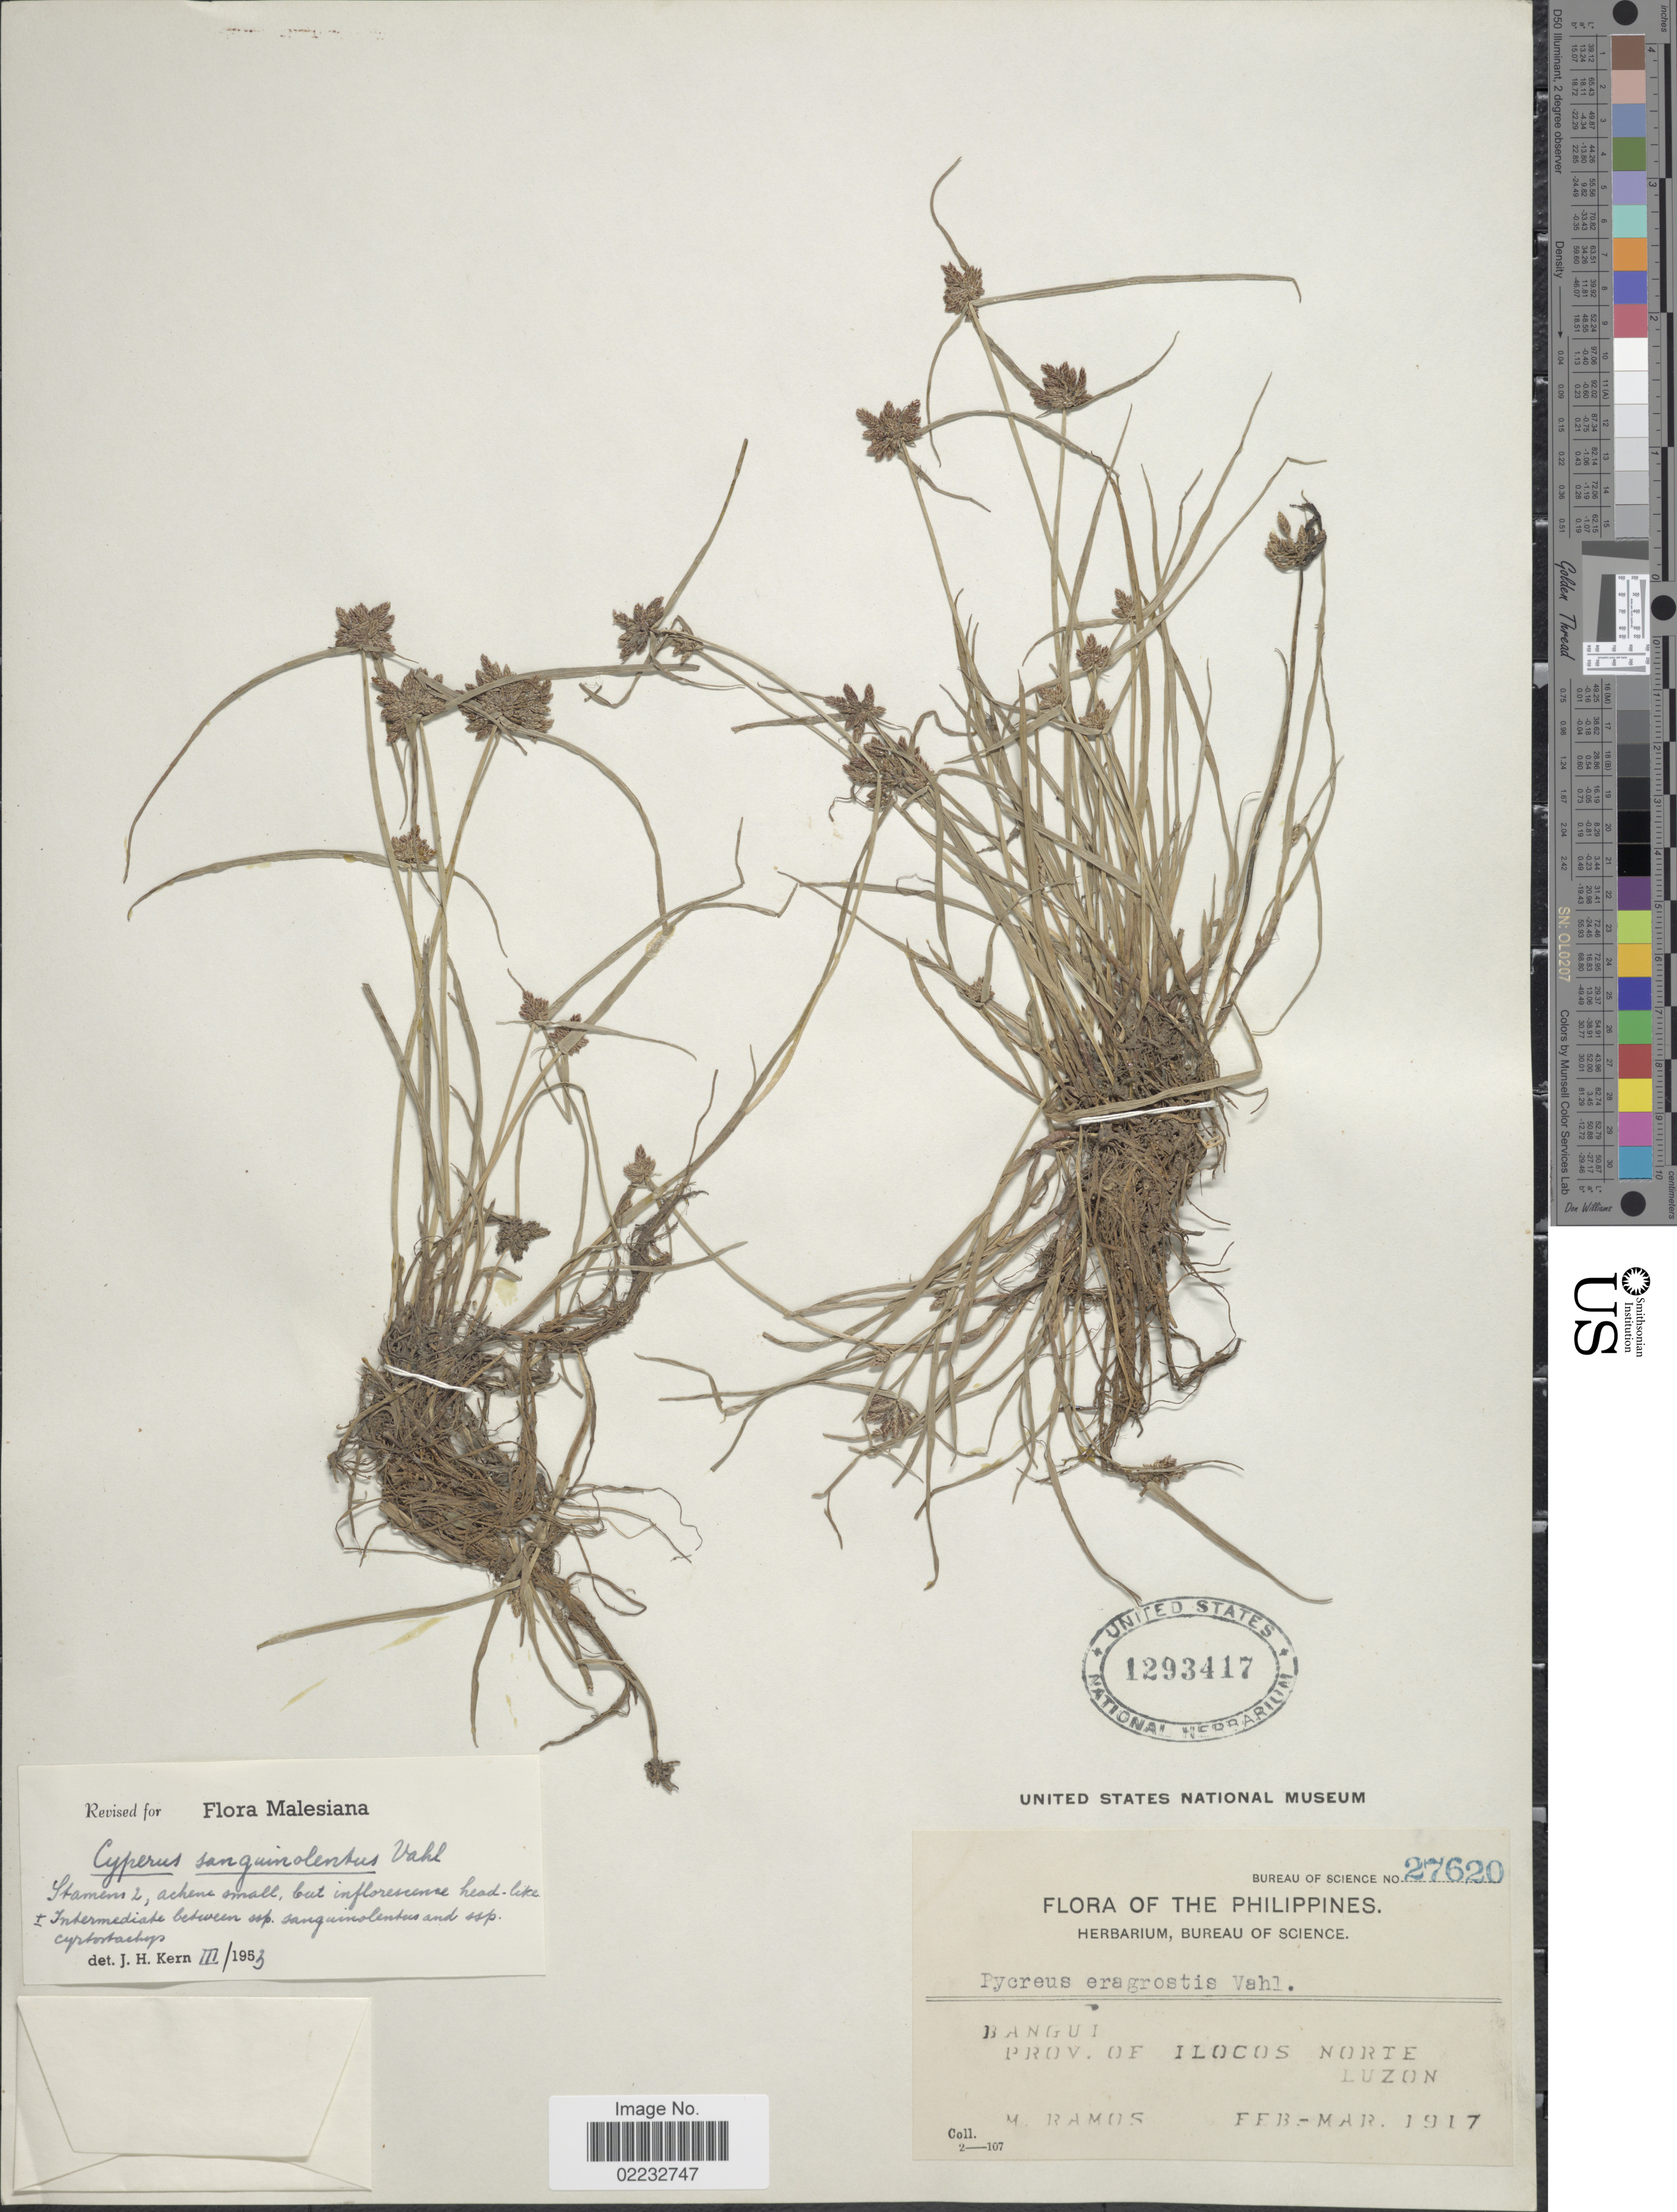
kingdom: Plantae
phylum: Tracheophyta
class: Liliopsida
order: Poales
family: Cyperaceae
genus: Cyperus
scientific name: Cyperus sanguinolentus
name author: Vahl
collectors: M. Ramos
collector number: Bureau of Science 27620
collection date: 1917-02/1917-03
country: Philippines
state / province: Ilocos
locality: Bangui. Prov. of Ilocos Norte. Luzon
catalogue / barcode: US 1293417